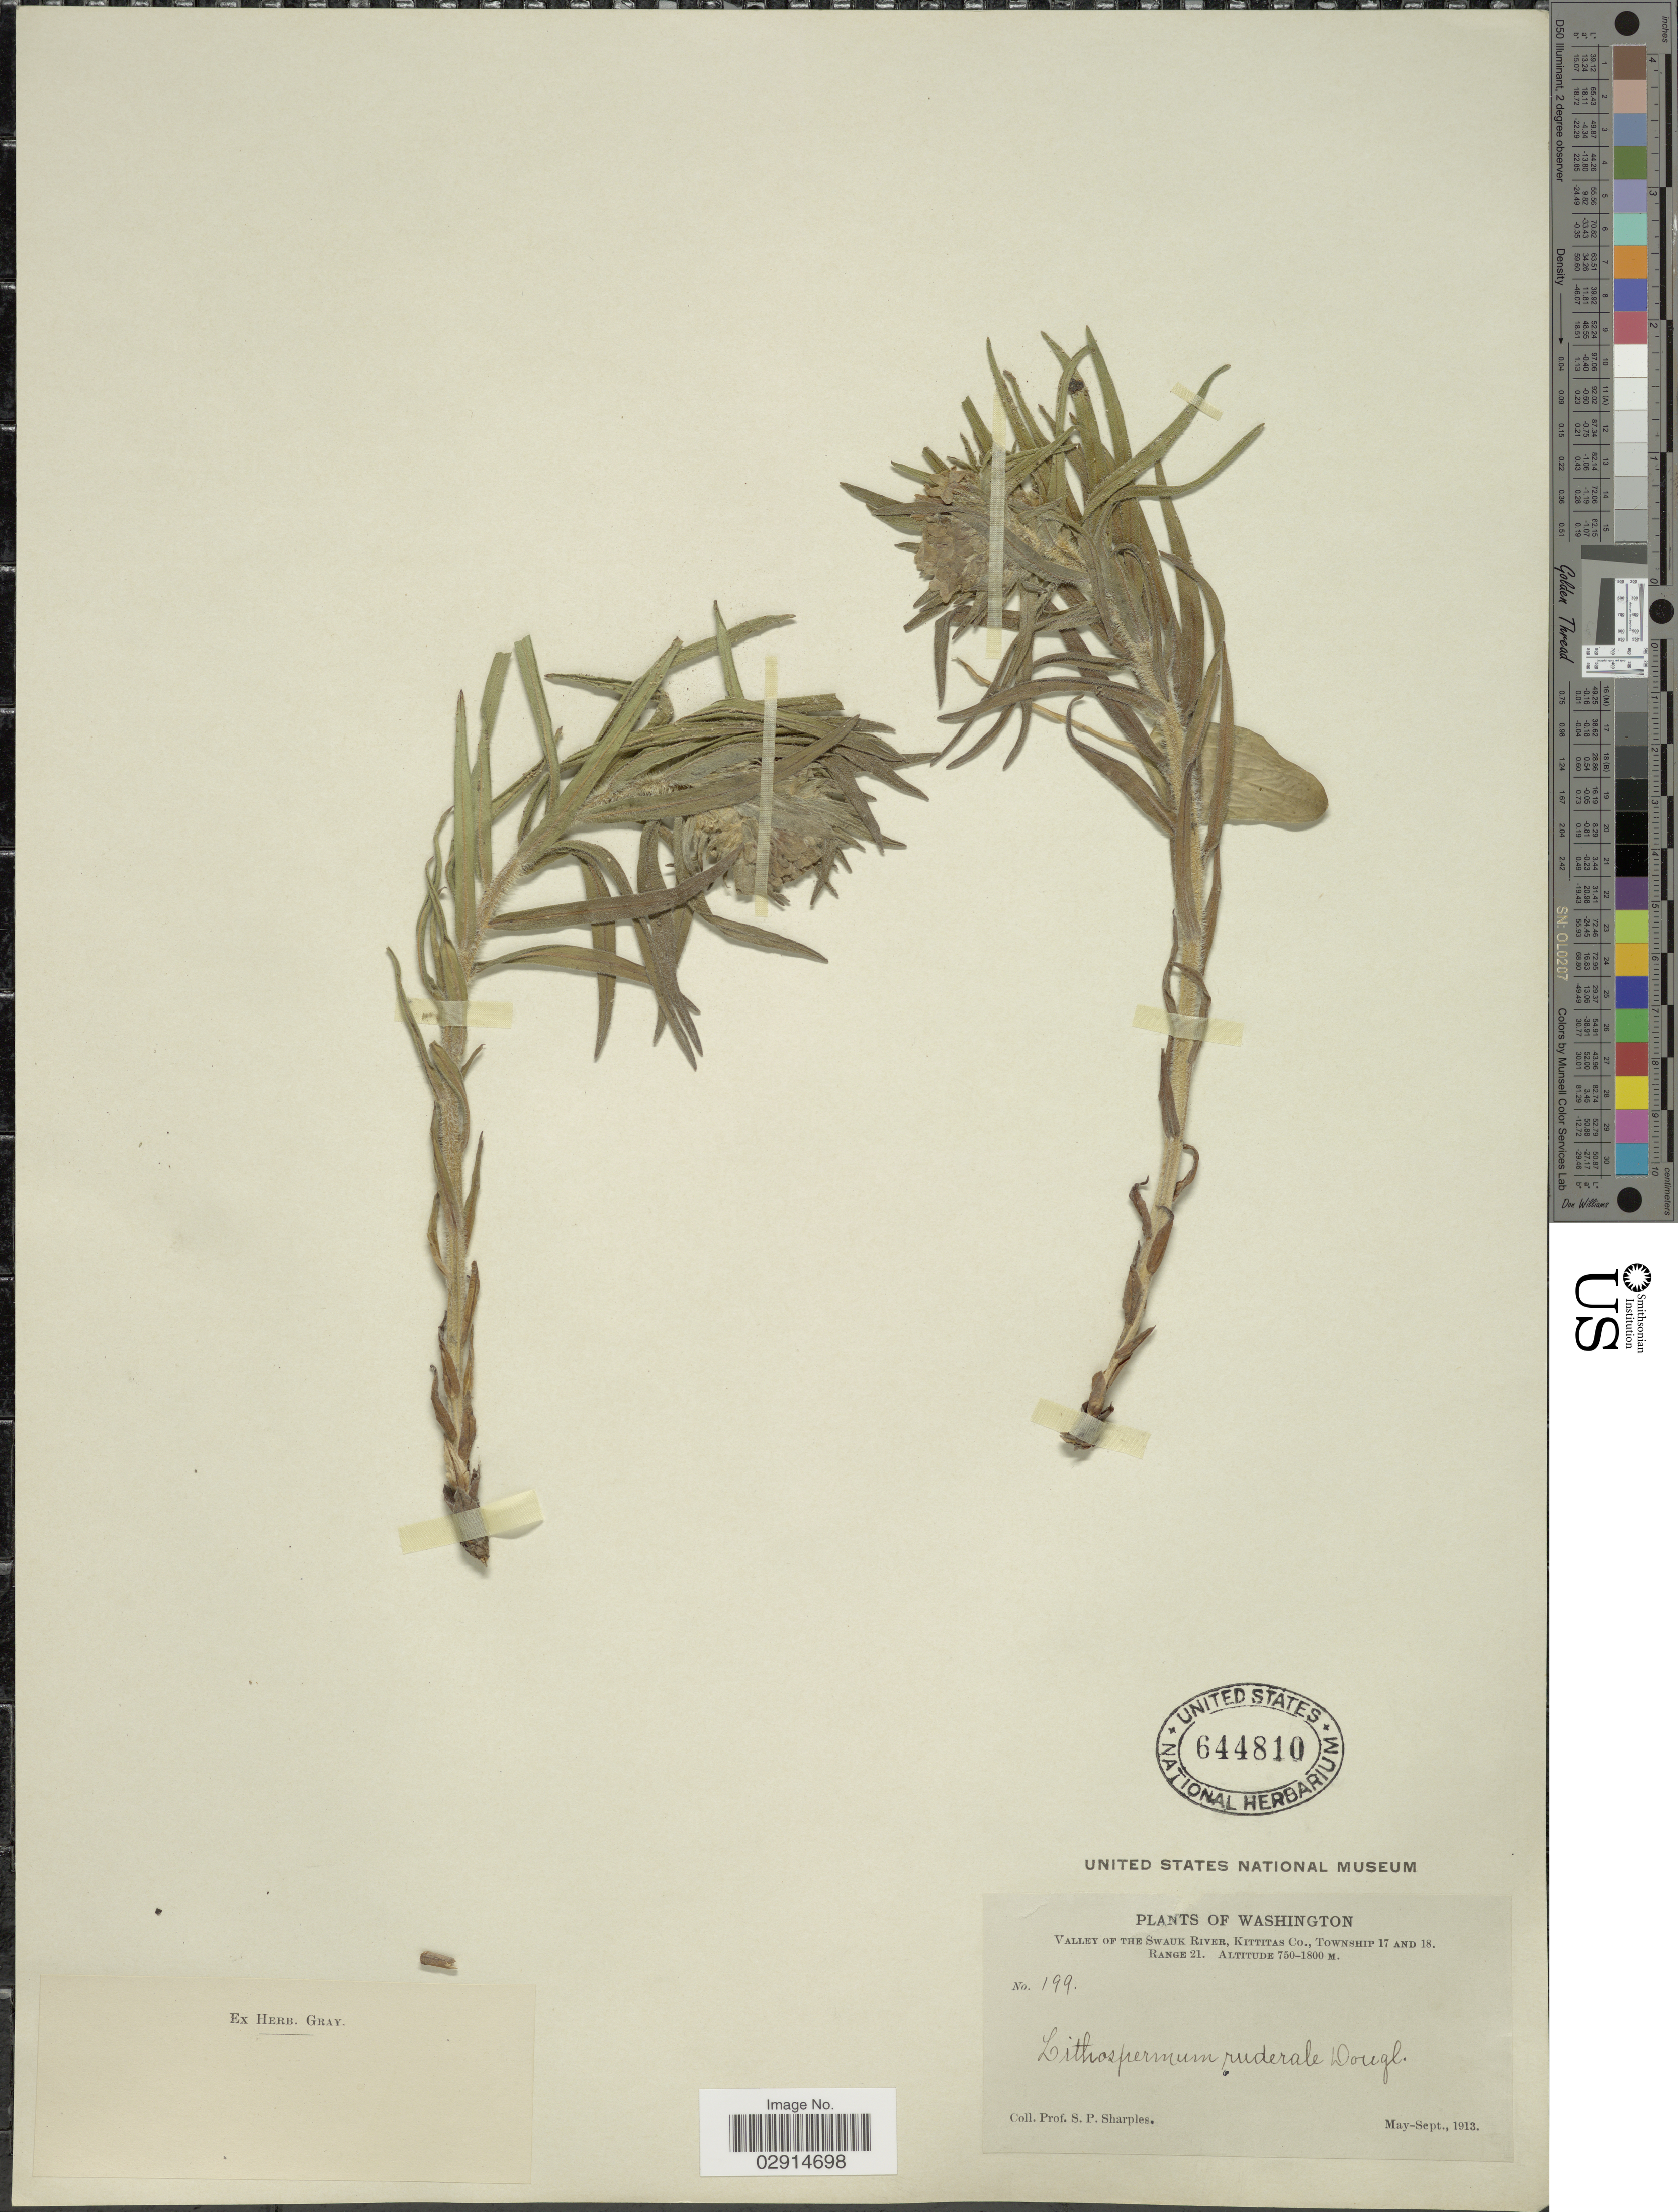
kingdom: Plantae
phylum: Tracheophyta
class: Magnoliopsida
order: Boraginales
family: Boraginaceae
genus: Lithospermum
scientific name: Lithospermum ruderale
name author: Douglas ex Lehm.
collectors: S. Sharples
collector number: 199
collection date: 1913-05/1913-09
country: United States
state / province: Washington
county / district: Kittitas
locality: Valley of the Swauk River, Kittitas Co., Township 17 and 18, Range 21.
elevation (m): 750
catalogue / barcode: US 644810